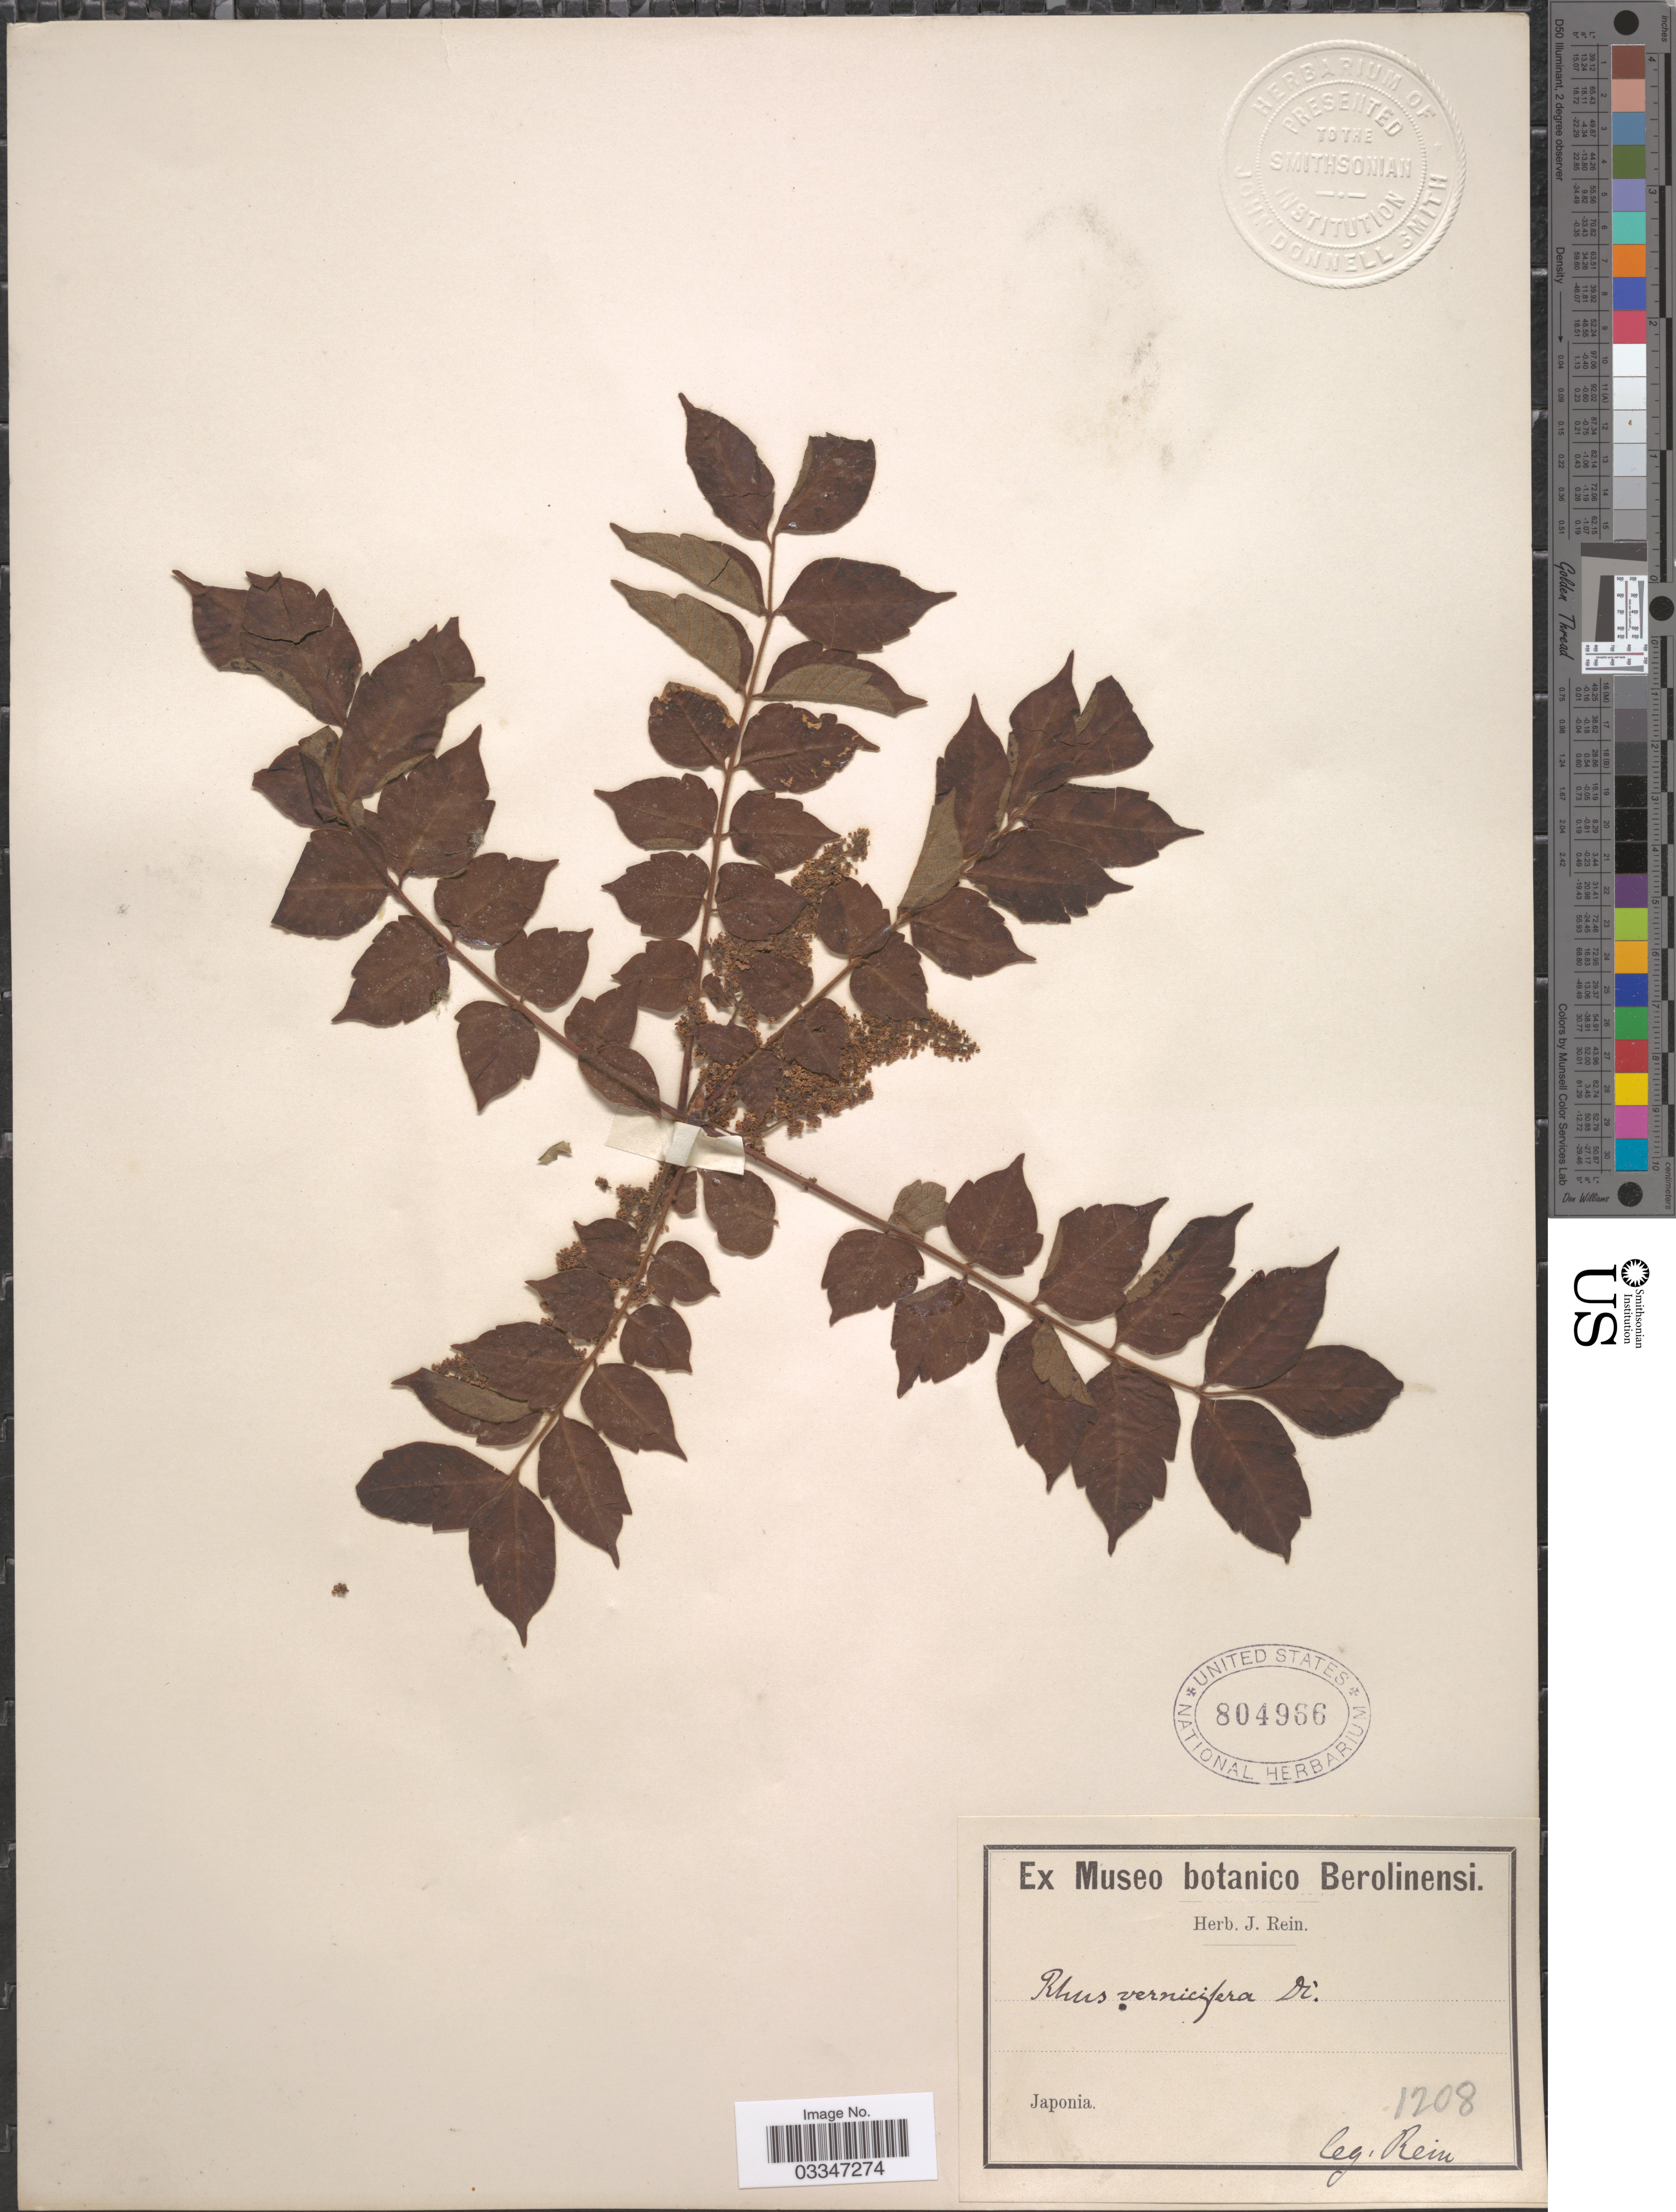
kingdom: Plantae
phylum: Tracheophyta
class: Magnoliopsida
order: Sapindales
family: Anacardiaceae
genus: Rhus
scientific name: Rhus verniciflua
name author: Stokes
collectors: J. Rein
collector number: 1208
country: Japan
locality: Japonia.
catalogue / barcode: US 804966